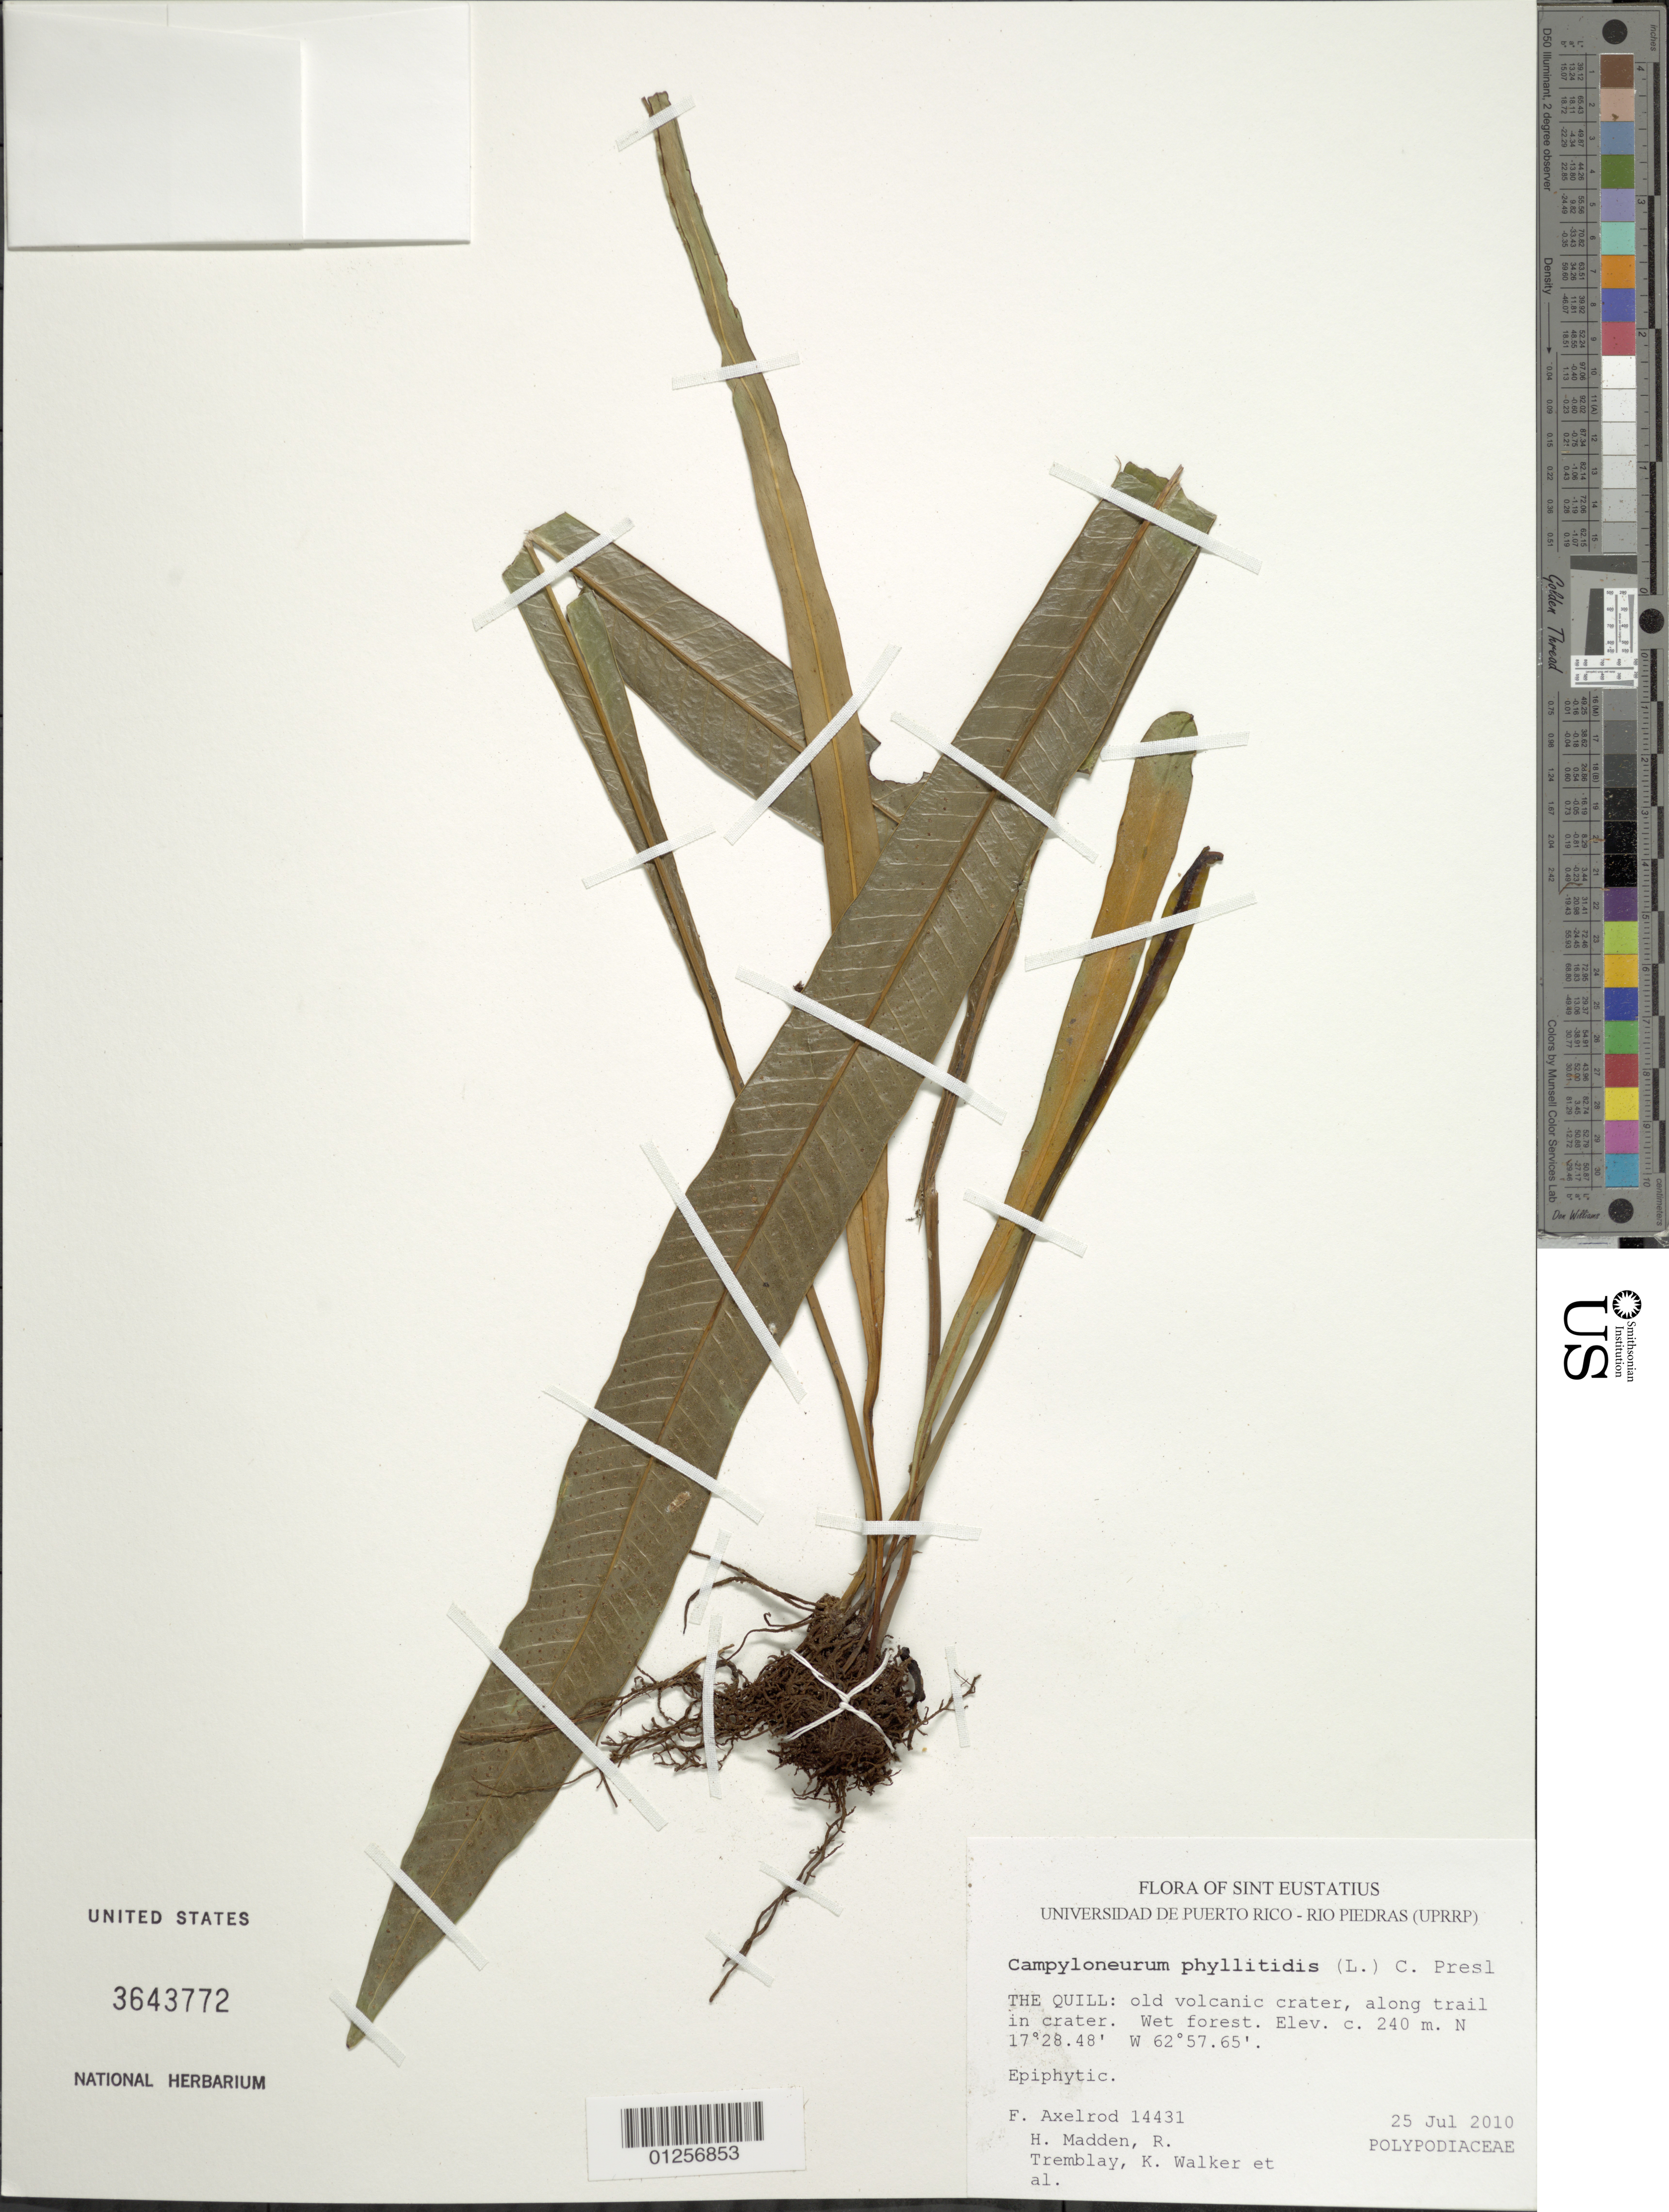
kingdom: Plantae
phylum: Tracheophyta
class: Polypodiopsida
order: Polypodiales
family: Polypodiaceae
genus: Campyloneurum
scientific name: Campyloneurum phyllitidis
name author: (L.) C. Presl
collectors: F. S. Axelrod et al.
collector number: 14431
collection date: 2010-07-25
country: Netherlands Antilles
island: Sint Eustatius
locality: The Quill, old volcanic crater, along trail in crater.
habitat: Wet forest.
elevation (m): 240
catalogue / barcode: US 3643772